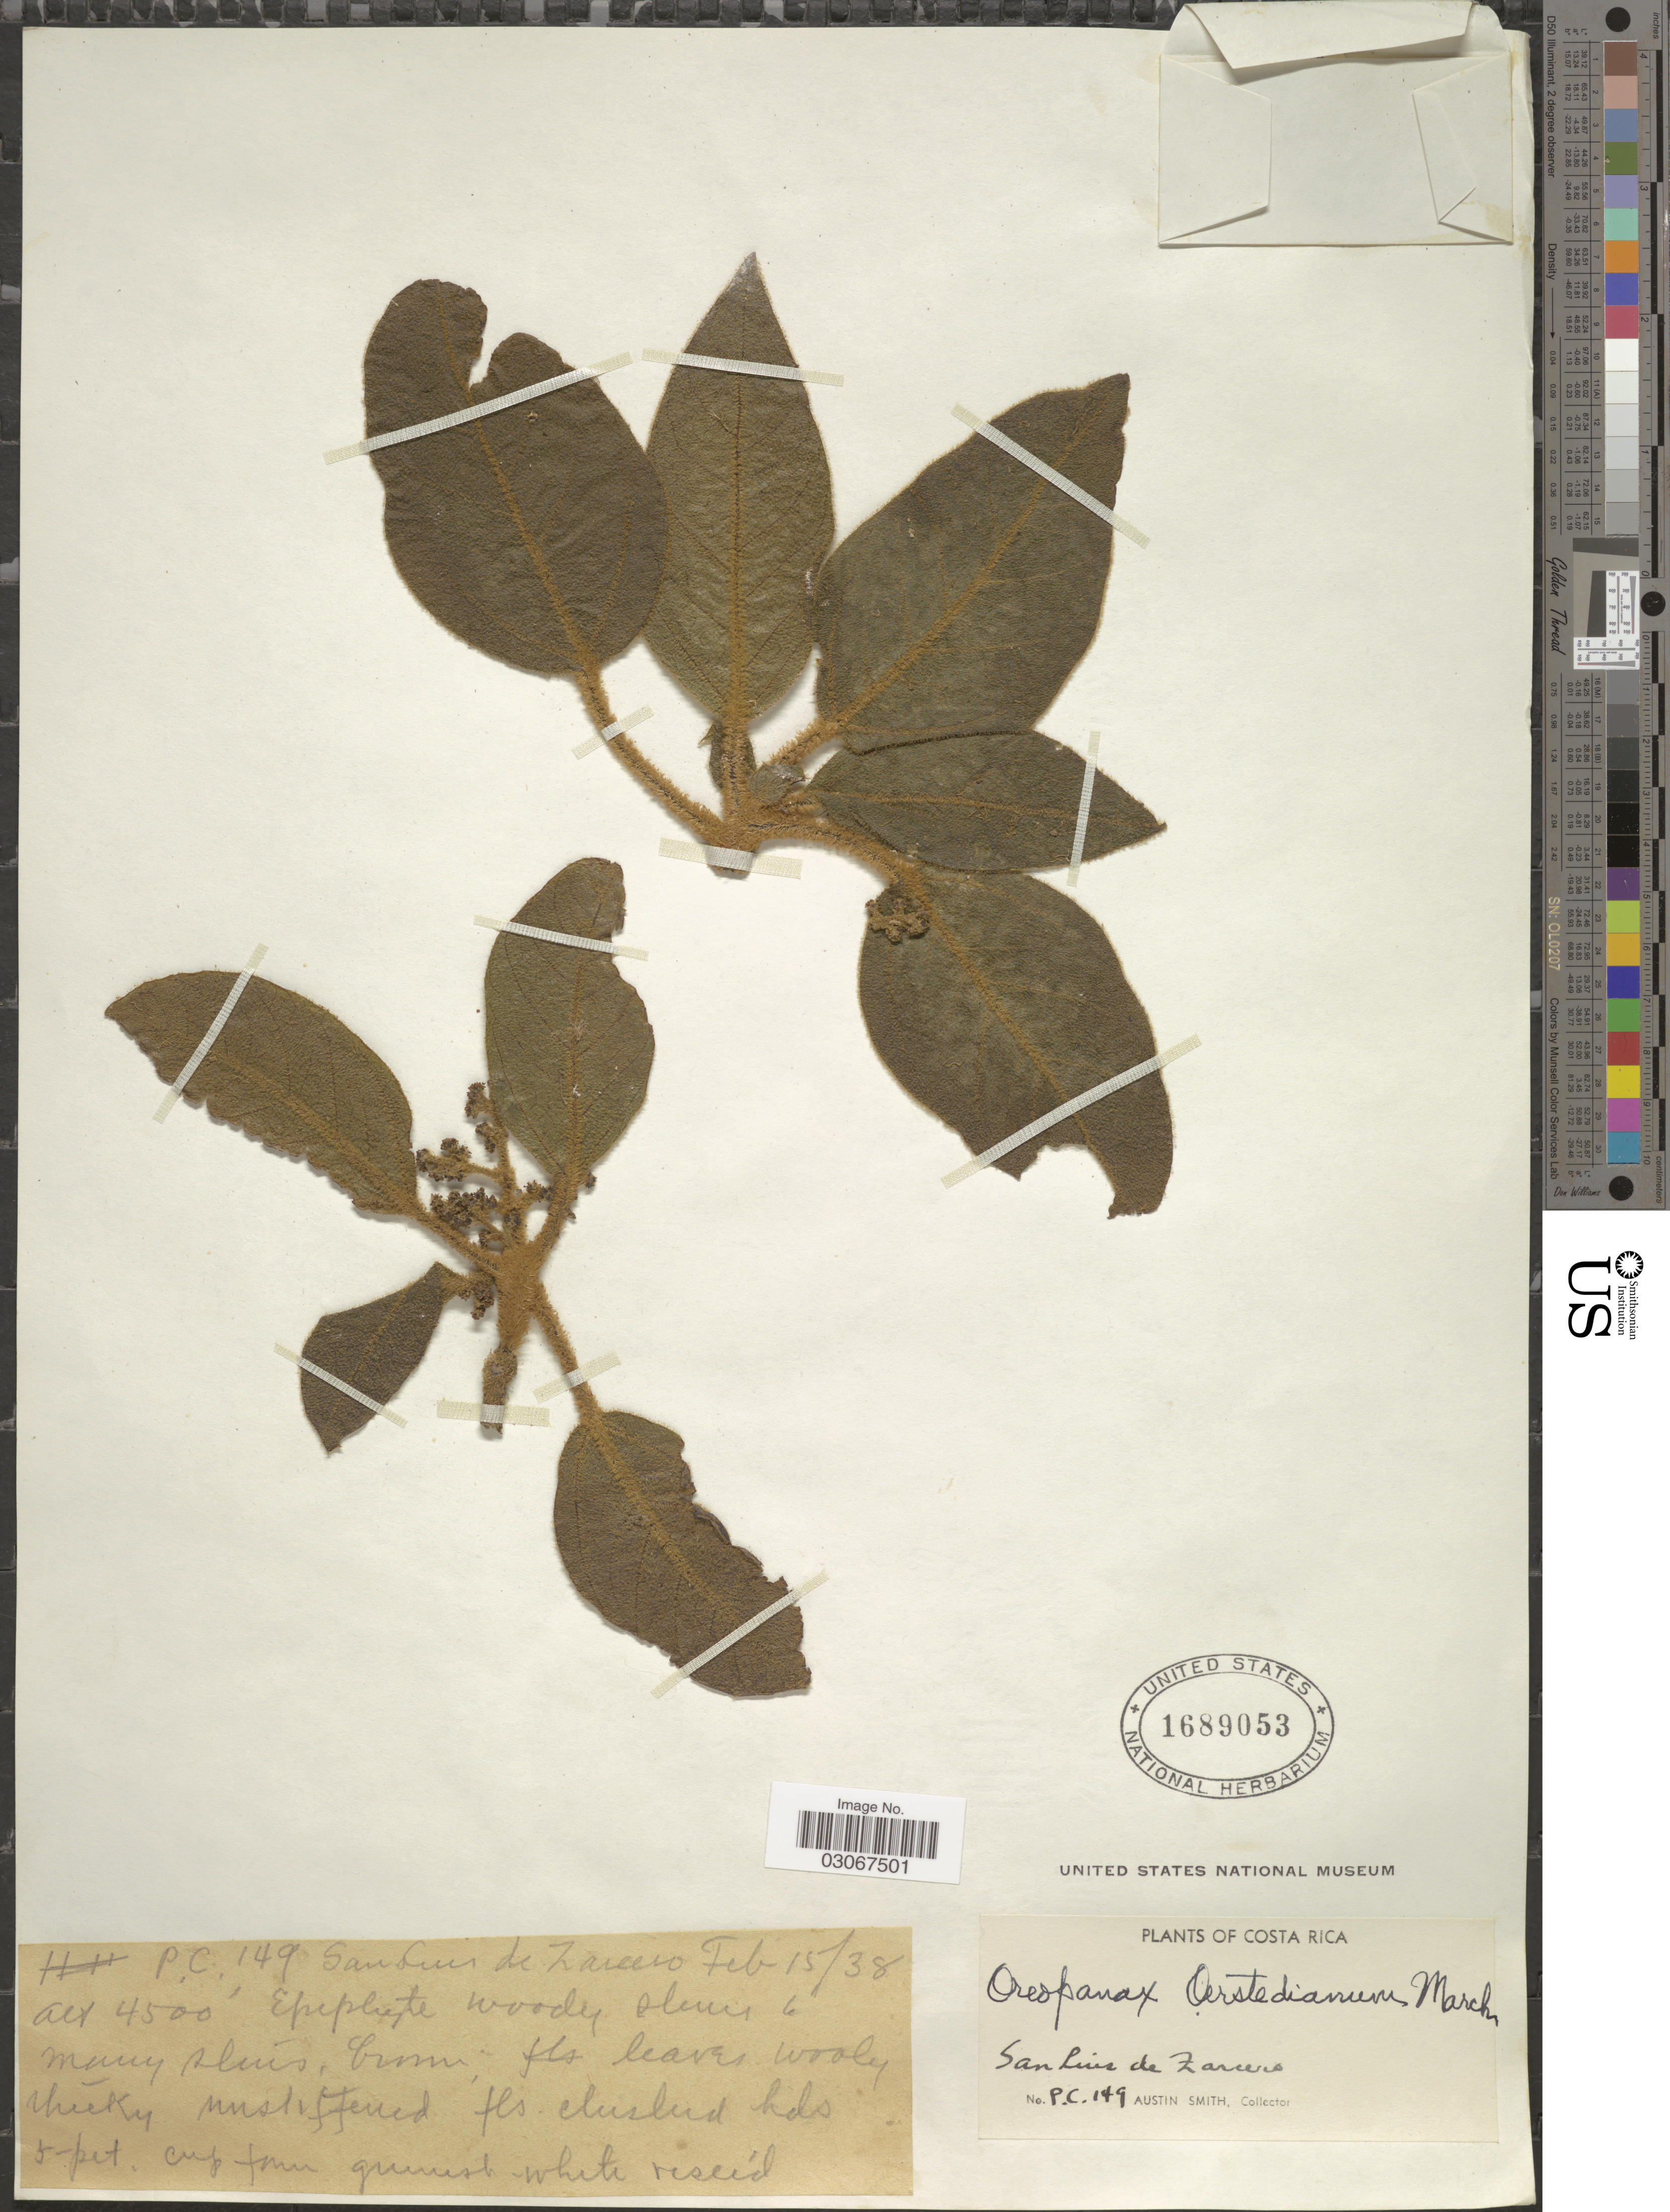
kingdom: Plantae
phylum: Tracheophyta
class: Magnoliopsida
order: Apiales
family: Araliaceae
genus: Oreopanax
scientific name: Oreopanax oerstedianus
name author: Marchal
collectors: Aust P. Smith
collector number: P.C. 149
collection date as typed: Transcribed d/m/y: 15/2/38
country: Costa Rica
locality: San Luis de Zarcero.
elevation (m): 1372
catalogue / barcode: US 1689053